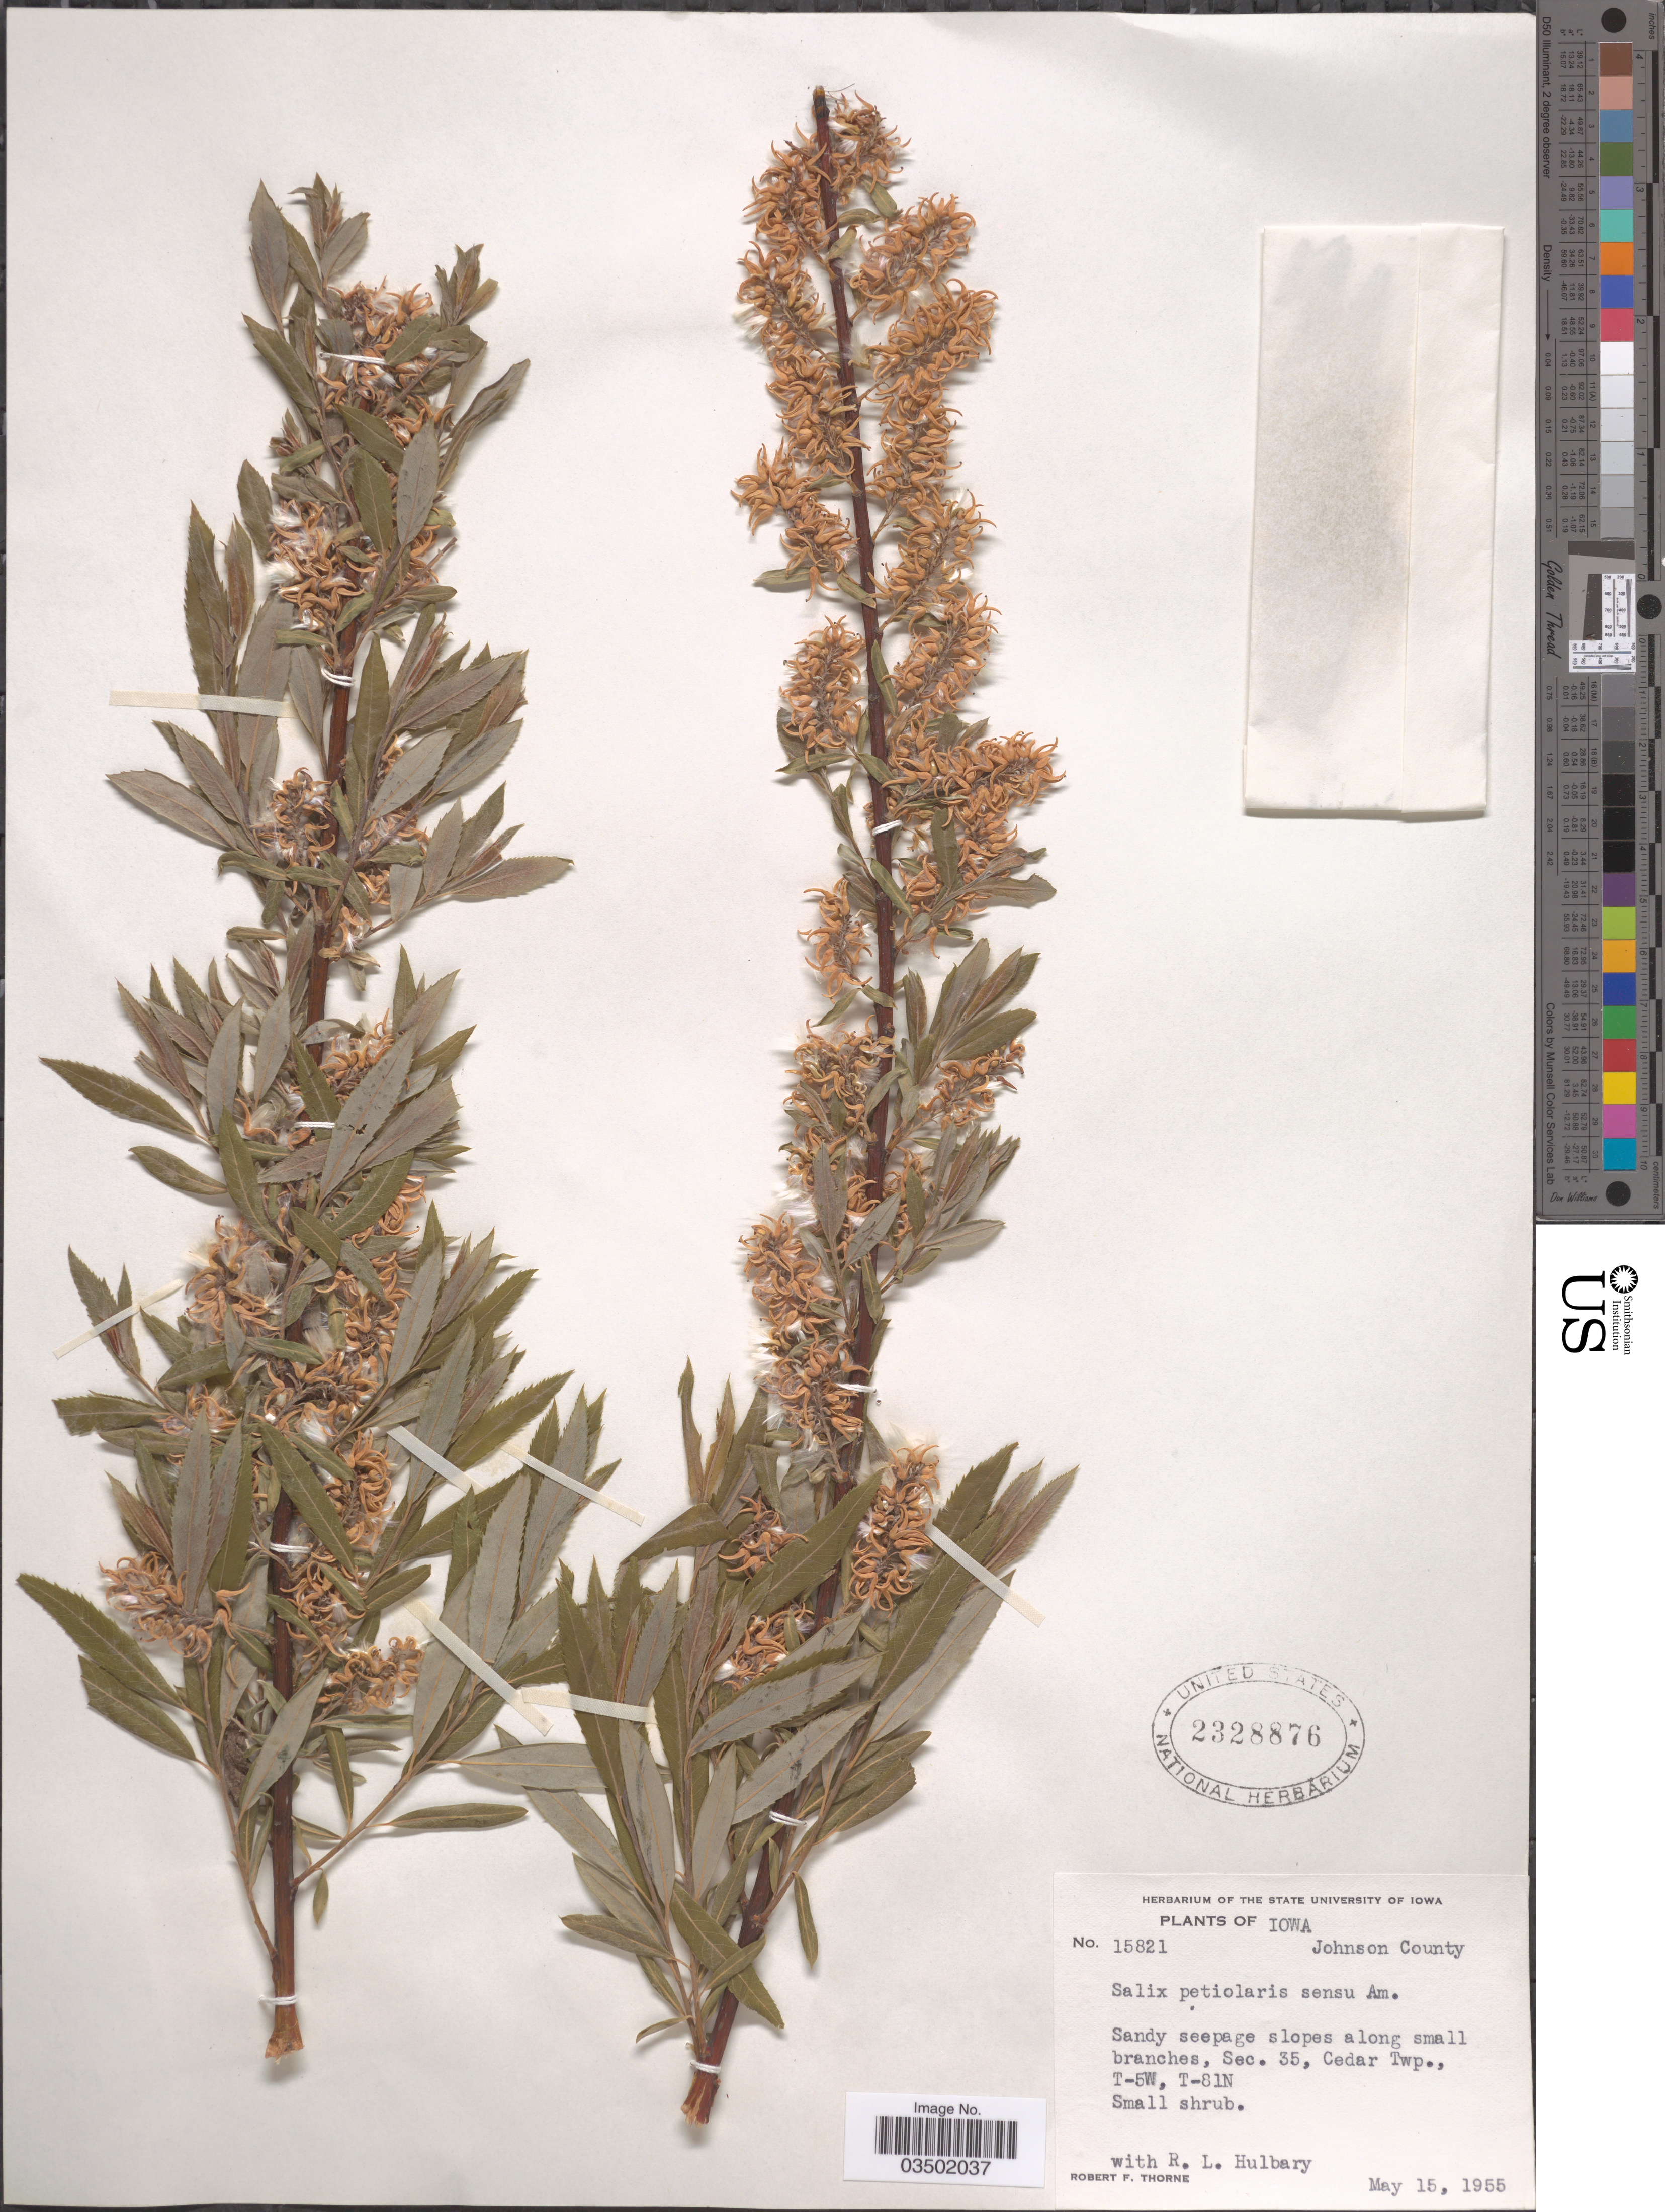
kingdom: Plantae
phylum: Tracheophyta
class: Magnoliopsida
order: Malpighiales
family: Salicaceae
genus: Salix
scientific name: Salix petiolaris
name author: Sm.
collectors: R. F. Thorne & R. Hulbary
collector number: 15821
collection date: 1955-05-15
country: United States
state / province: Iowa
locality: Johnson County. Sec. 35, Cedar Twp., T-5W, T-81N.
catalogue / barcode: US 2328876